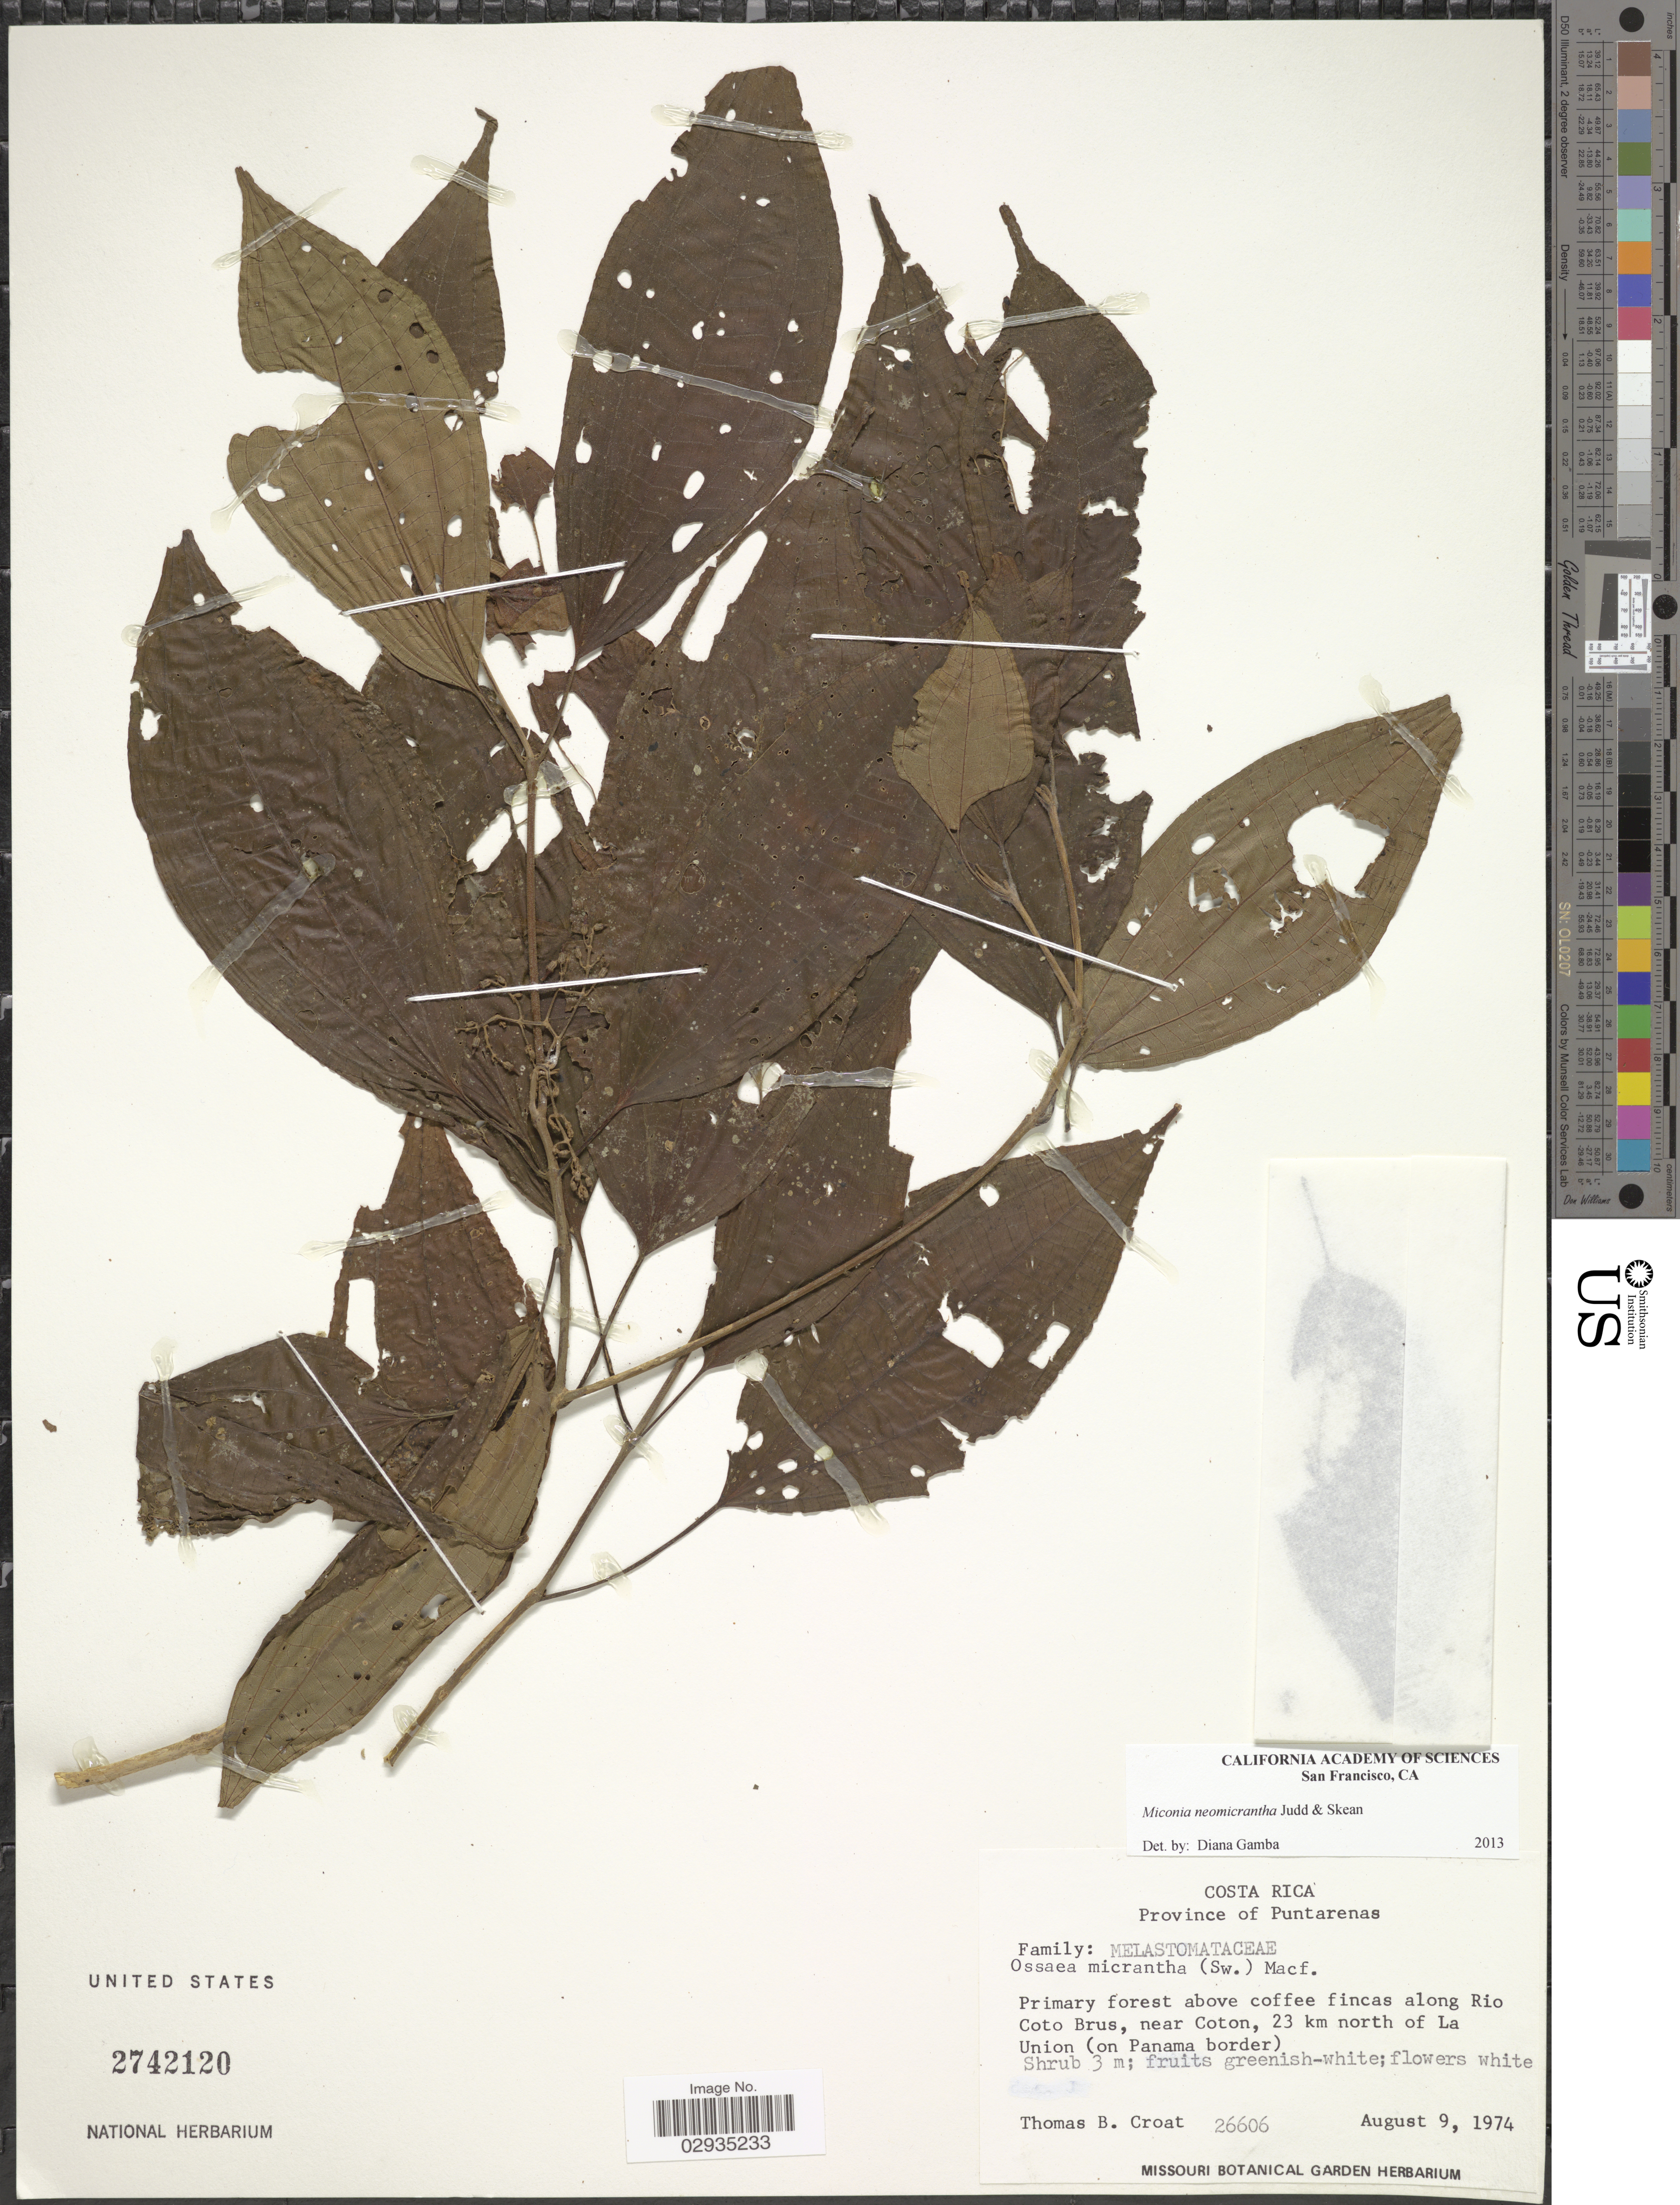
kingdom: Plantae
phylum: Tracheophyta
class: Magnoliopsida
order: Myrtales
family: Melastomataceae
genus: Miconia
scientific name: Miconia neomicrantha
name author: Judd & Skean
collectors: T. B. Croat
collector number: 26606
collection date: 1974-08-09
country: Costa Rica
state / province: Puntarenas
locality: Primary forest above coffee fincas along Rio Coto Brus, near Coton, 23 km north of La Union (on Panama border).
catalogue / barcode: US 2742120